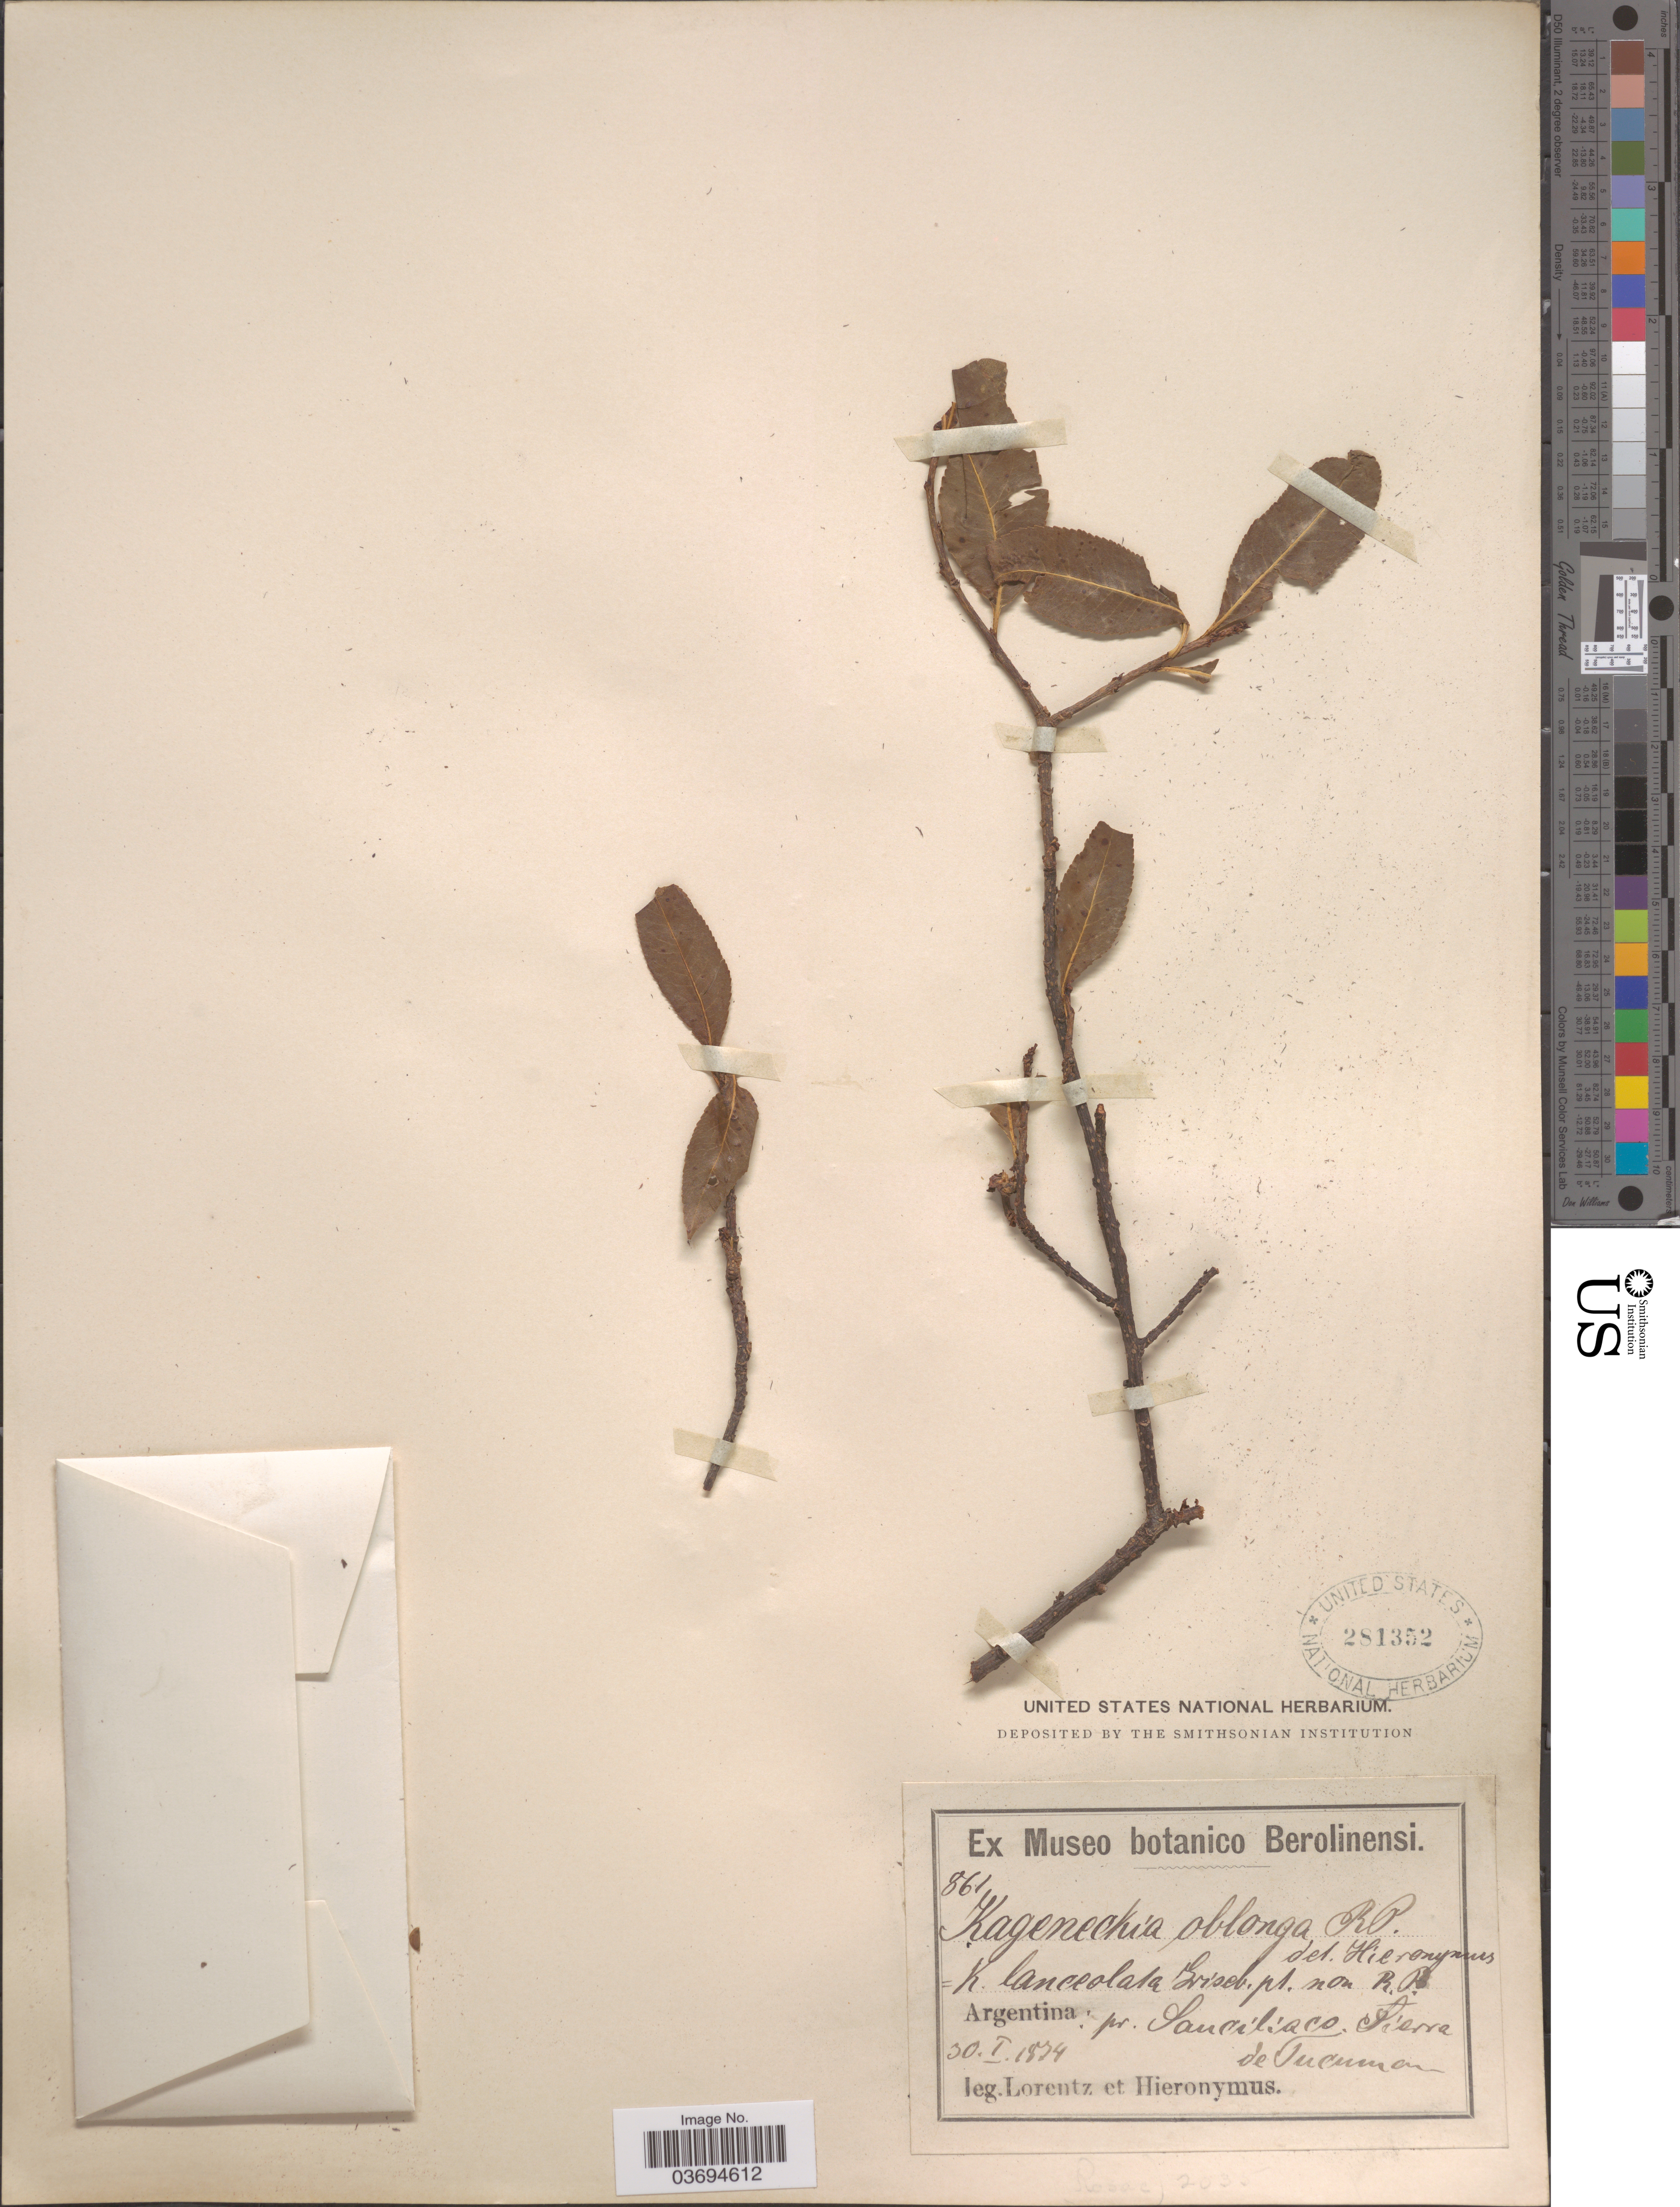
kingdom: Plantae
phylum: Tracheophyta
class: Magnoliopsida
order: Rosales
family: Rosaceae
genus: Kageneckia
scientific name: Kageneckia oblonga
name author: Ruiz & Pav.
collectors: -. Lorentz & -. Hieronymus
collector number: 861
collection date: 1874-01-30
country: Argentina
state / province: Tucuman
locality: Pr. Sanciliaco. Sierra de Tucuman.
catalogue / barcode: US 281352